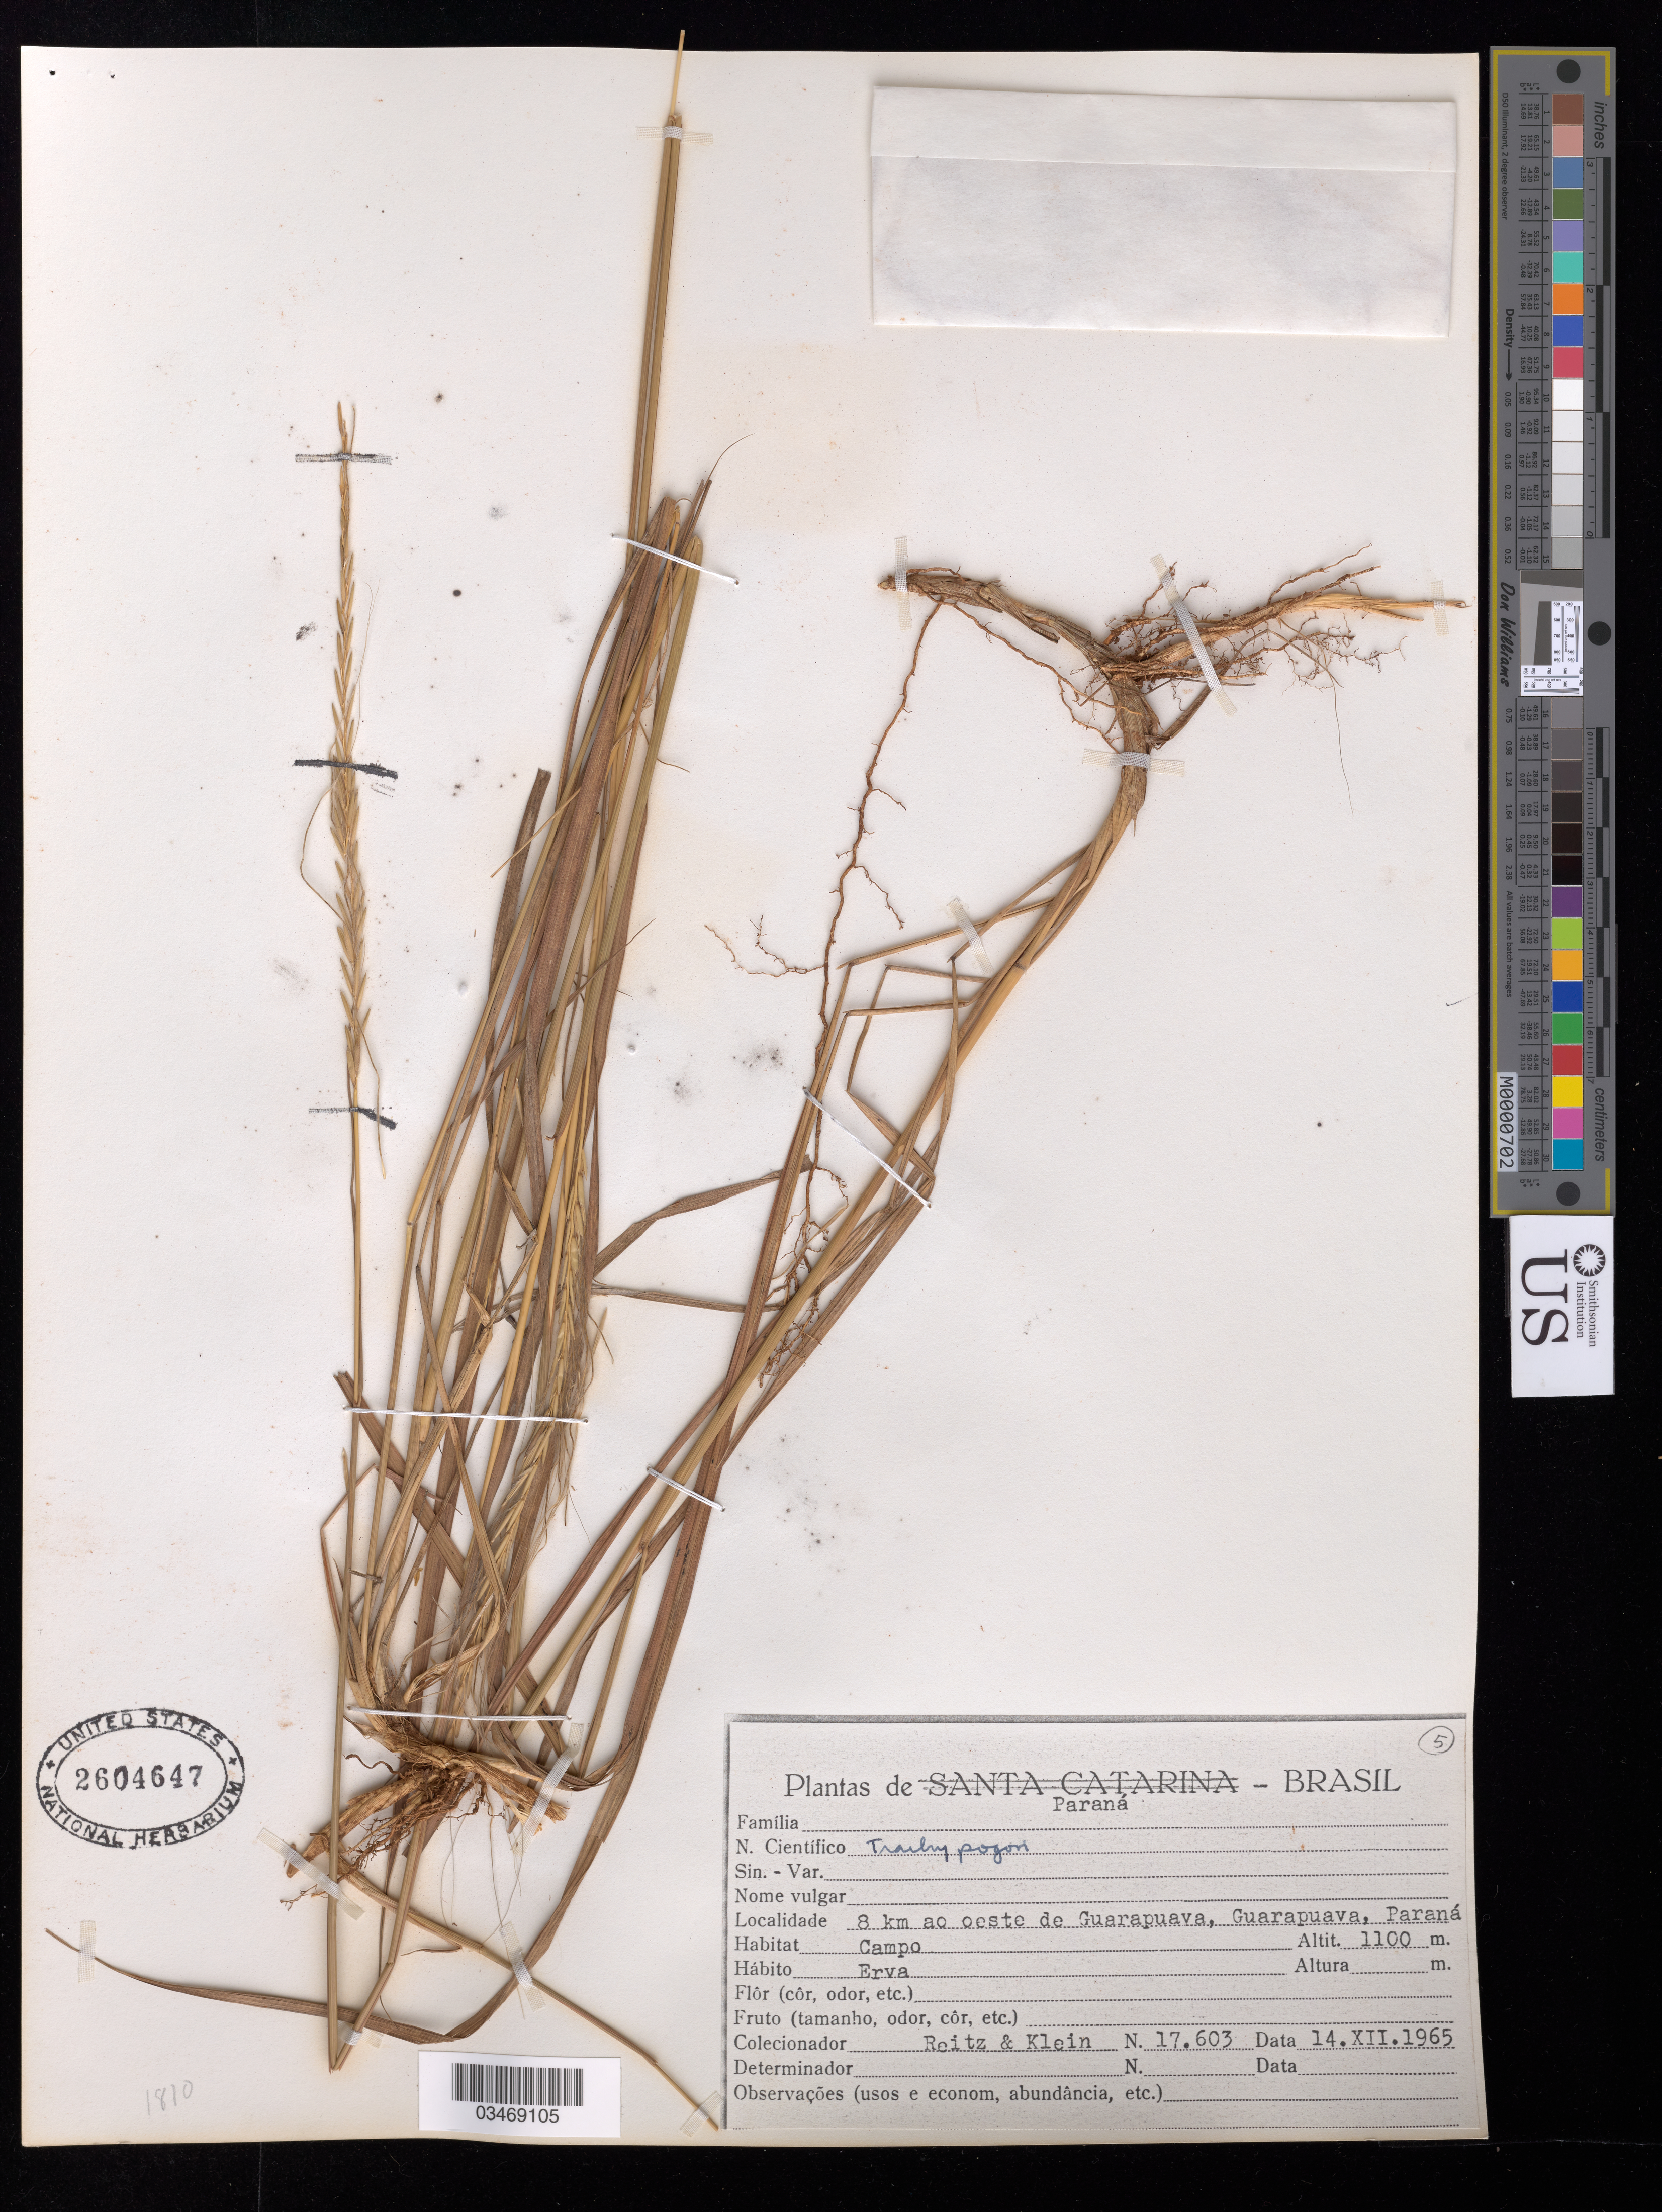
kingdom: Plantae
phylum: Tracheophyta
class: Liliopsida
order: Poales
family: Poaceae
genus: Trachypogon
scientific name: Trachypogon montufarii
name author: Nees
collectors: Reitz & Klein, --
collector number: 17603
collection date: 1965-12-14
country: Brazil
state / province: Paraná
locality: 8 km ao oeste de Guarapuava, Guarapuava, Parana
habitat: Campo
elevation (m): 1100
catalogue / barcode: US 2604647